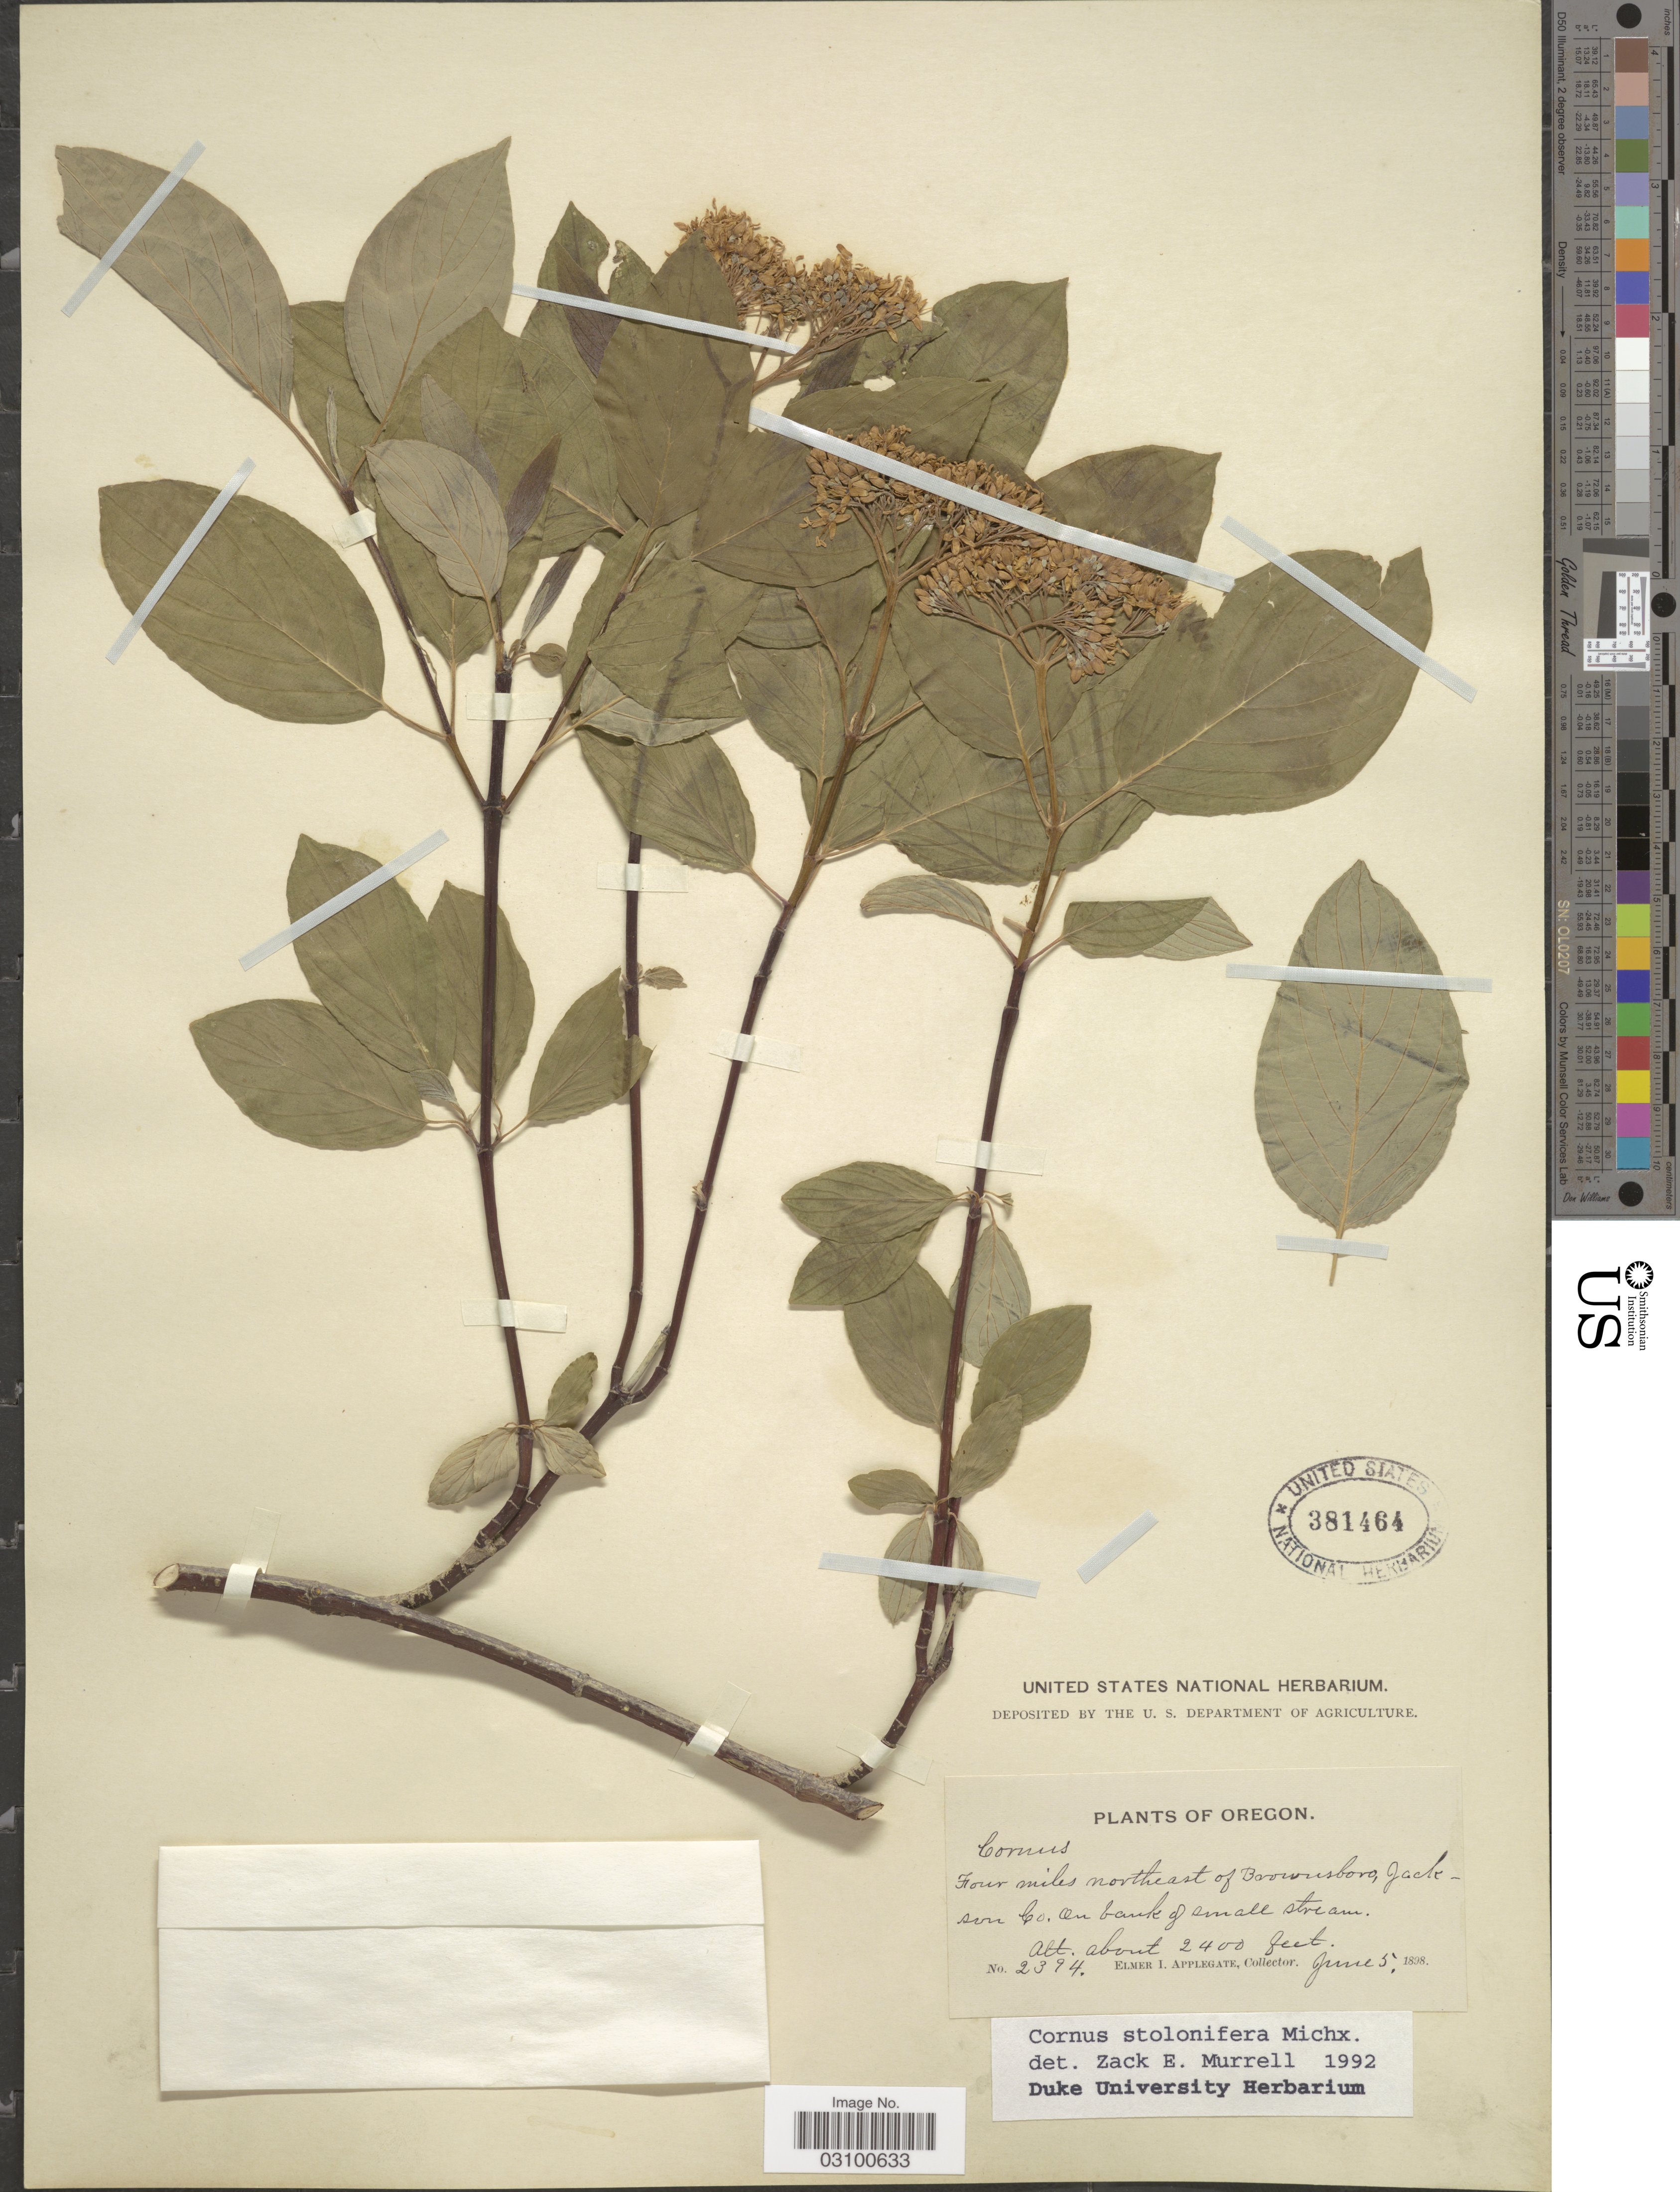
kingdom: Plantae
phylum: Tracheophyta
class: Magnoliopsida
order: Cornales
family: Cornaceae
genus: Cornus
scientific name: Cornus sericea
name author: L.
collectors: E. I. Applegate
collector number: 2394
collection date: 1898-06-05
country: United States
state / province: Oregon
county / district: Jackson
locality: Four miles northeast of Brownsboro Jackson Co. On bank of small stream.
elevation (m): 732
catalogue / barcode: US 381464